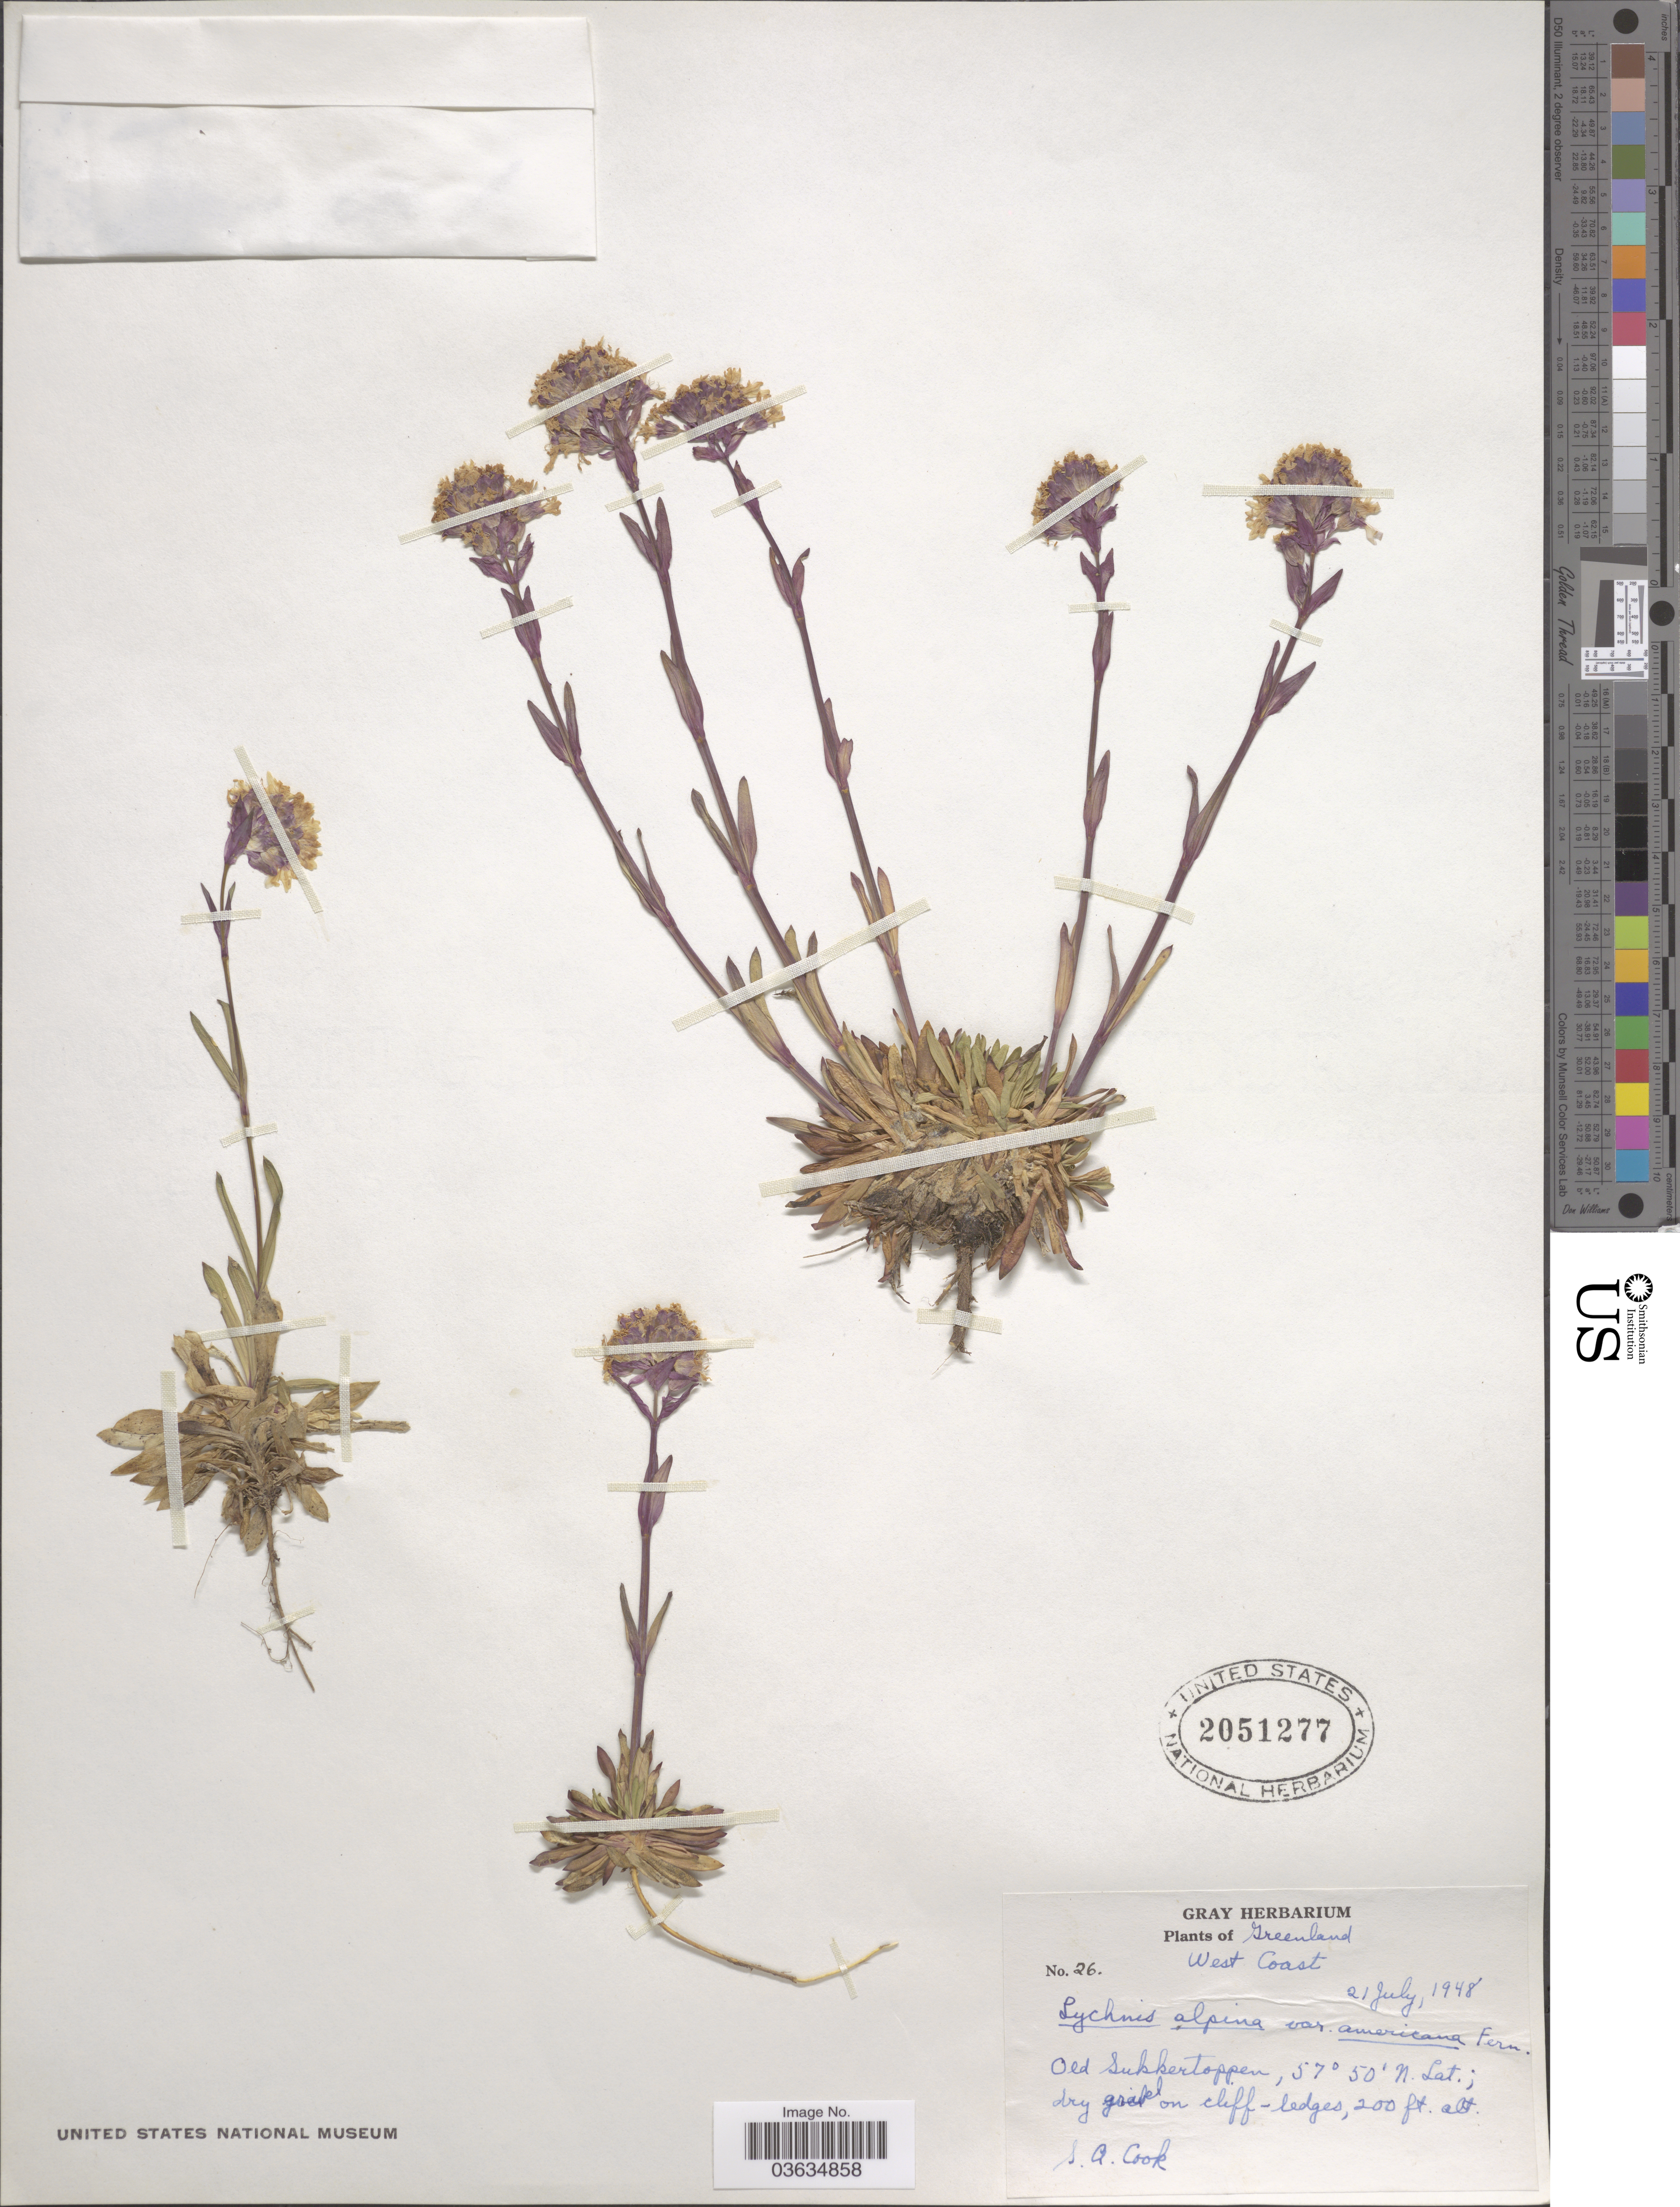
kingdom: Plantae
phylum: Tracheophyta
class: Magnoliopsida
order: Caryophyllales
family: Caryophyllaceae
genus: Viscaria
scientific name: Viscaria alpina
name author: (L.) G. Don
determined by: Strong, Mark T., (BOT), Smithsonian Institution - National Museum of Natural History (UNITED STATES)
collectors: S. A. Cook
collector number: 26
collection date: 1948-07-21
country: Greenland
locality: West Coast. Old Sukkertoppen.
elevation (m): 61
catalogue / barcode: US 2051277